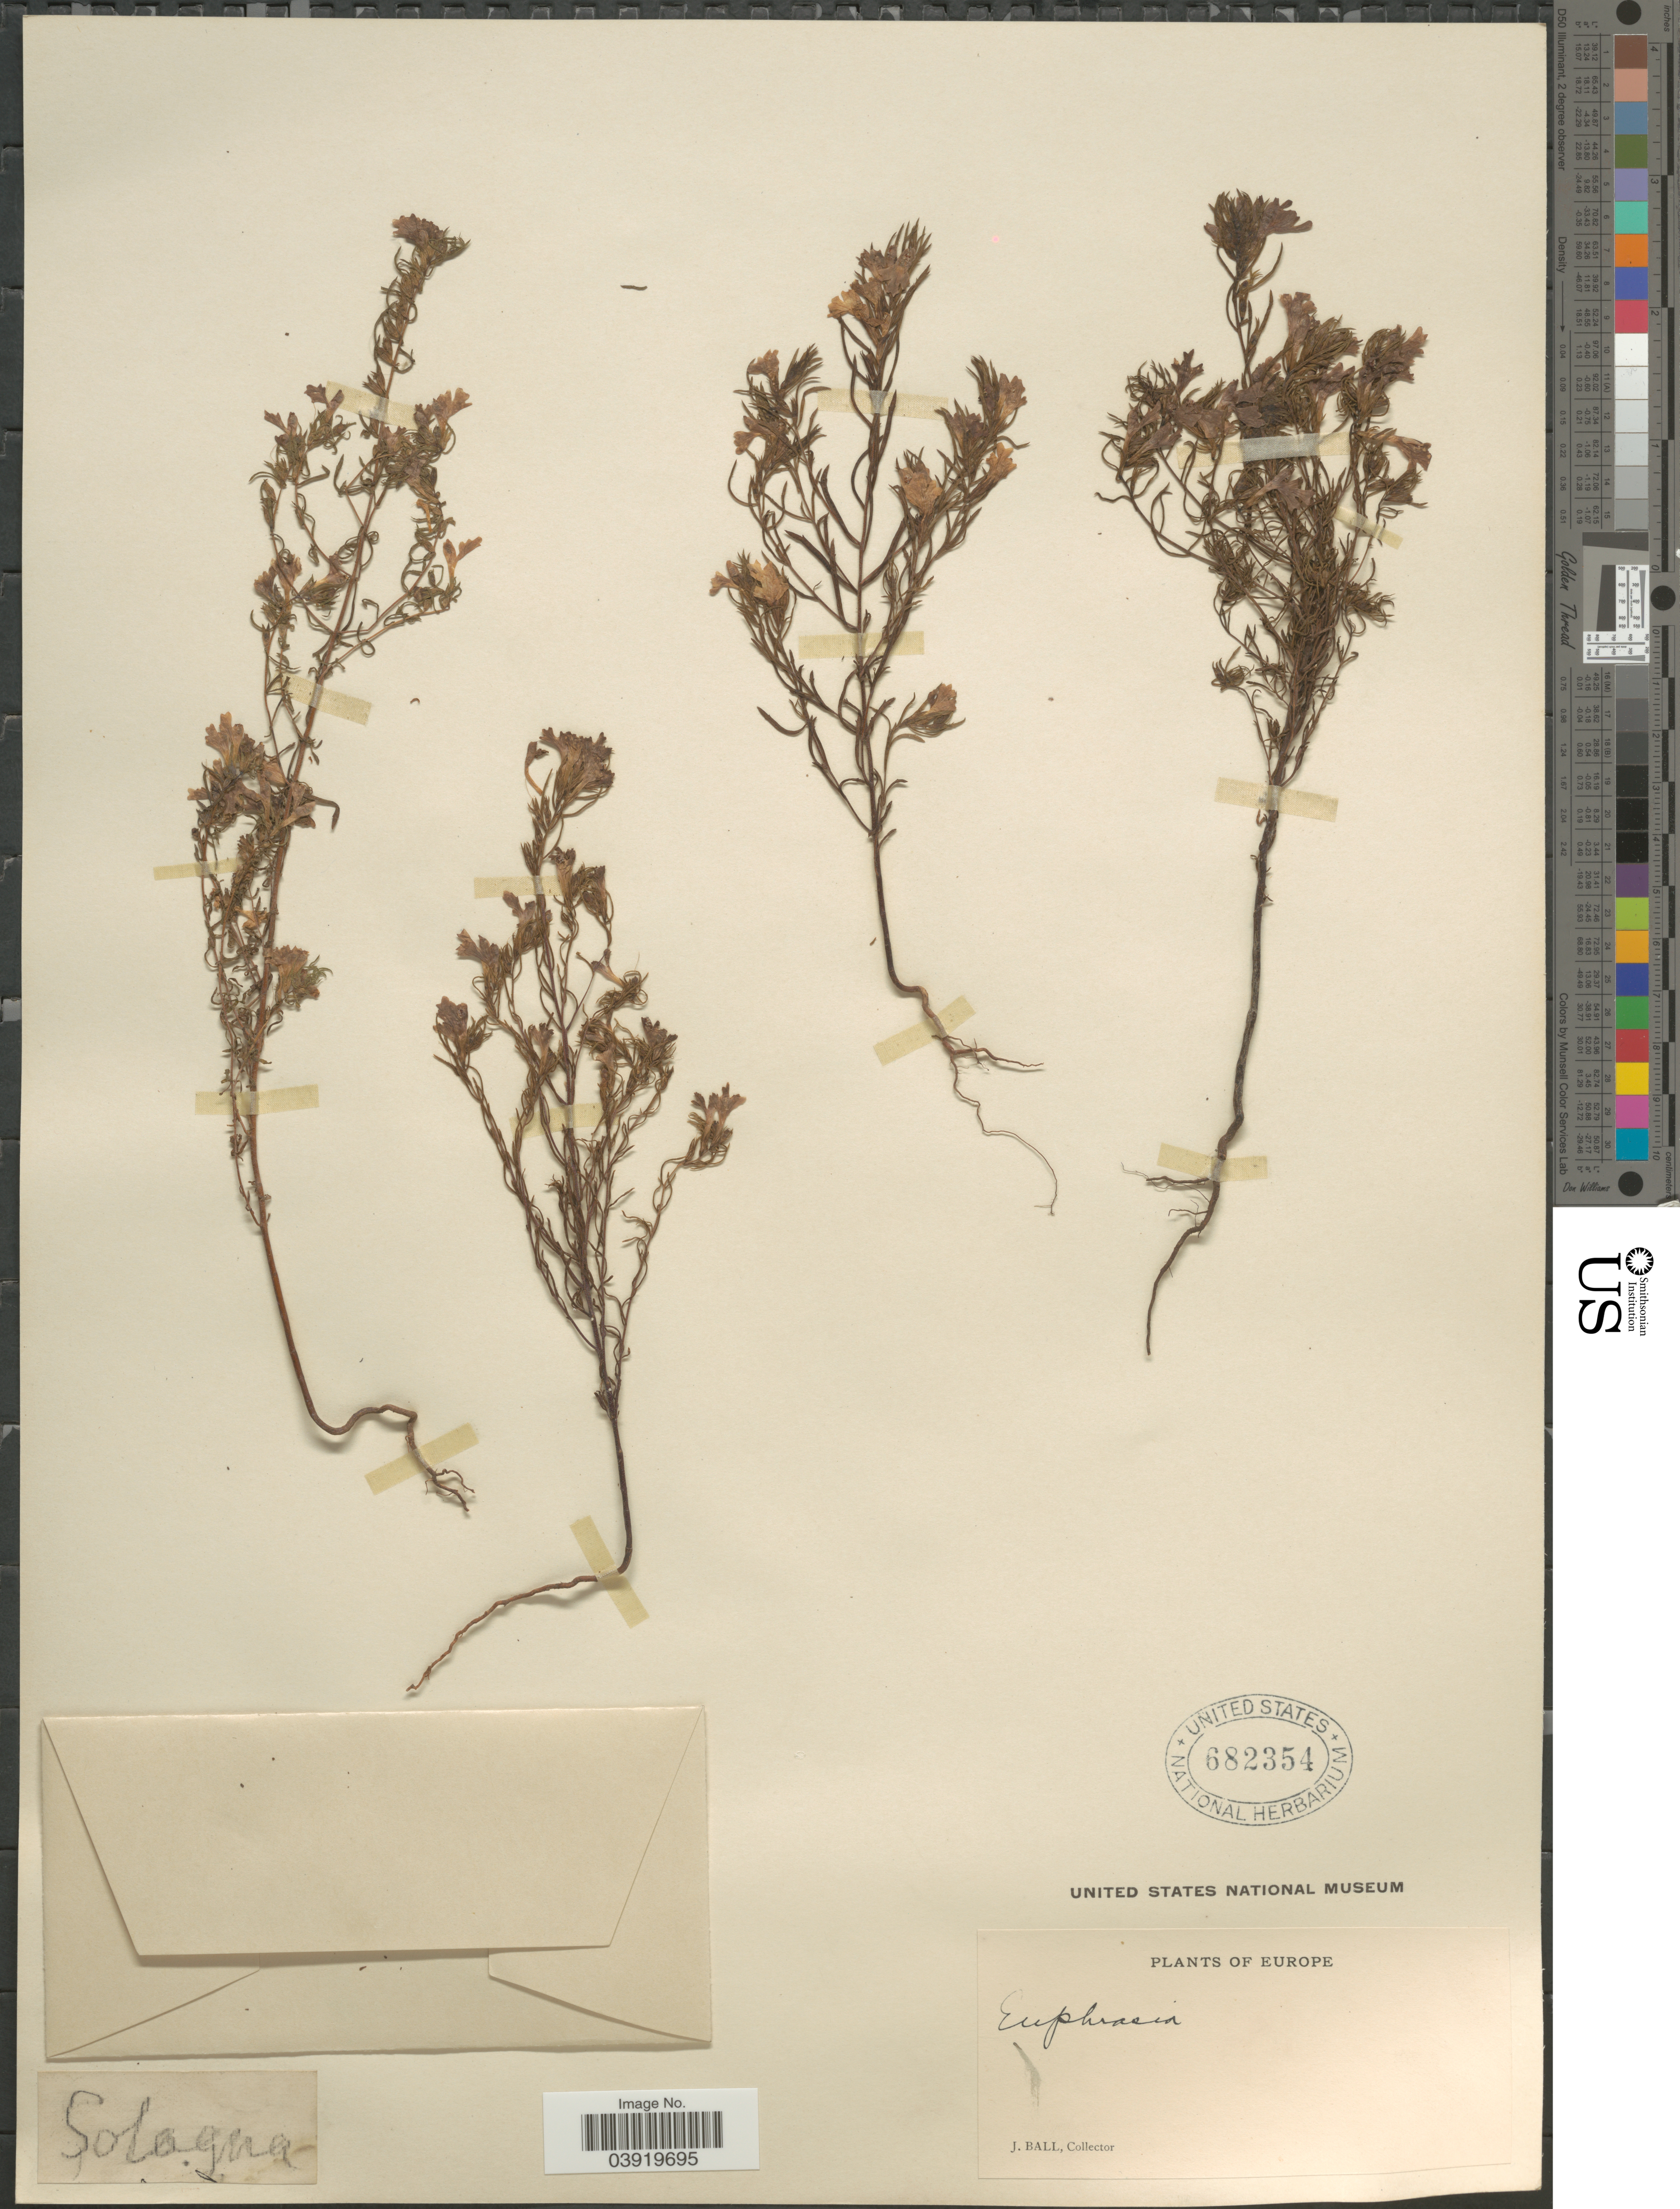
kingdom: Plantae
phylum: Tracheophyta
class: Magnoliopsida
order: Lamiales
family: Orobanchaceae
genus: Euphrasia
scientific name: Euphrasia sp.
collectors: J. Ball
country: Italy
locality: Europe. Solagna.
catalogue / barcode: US 682354